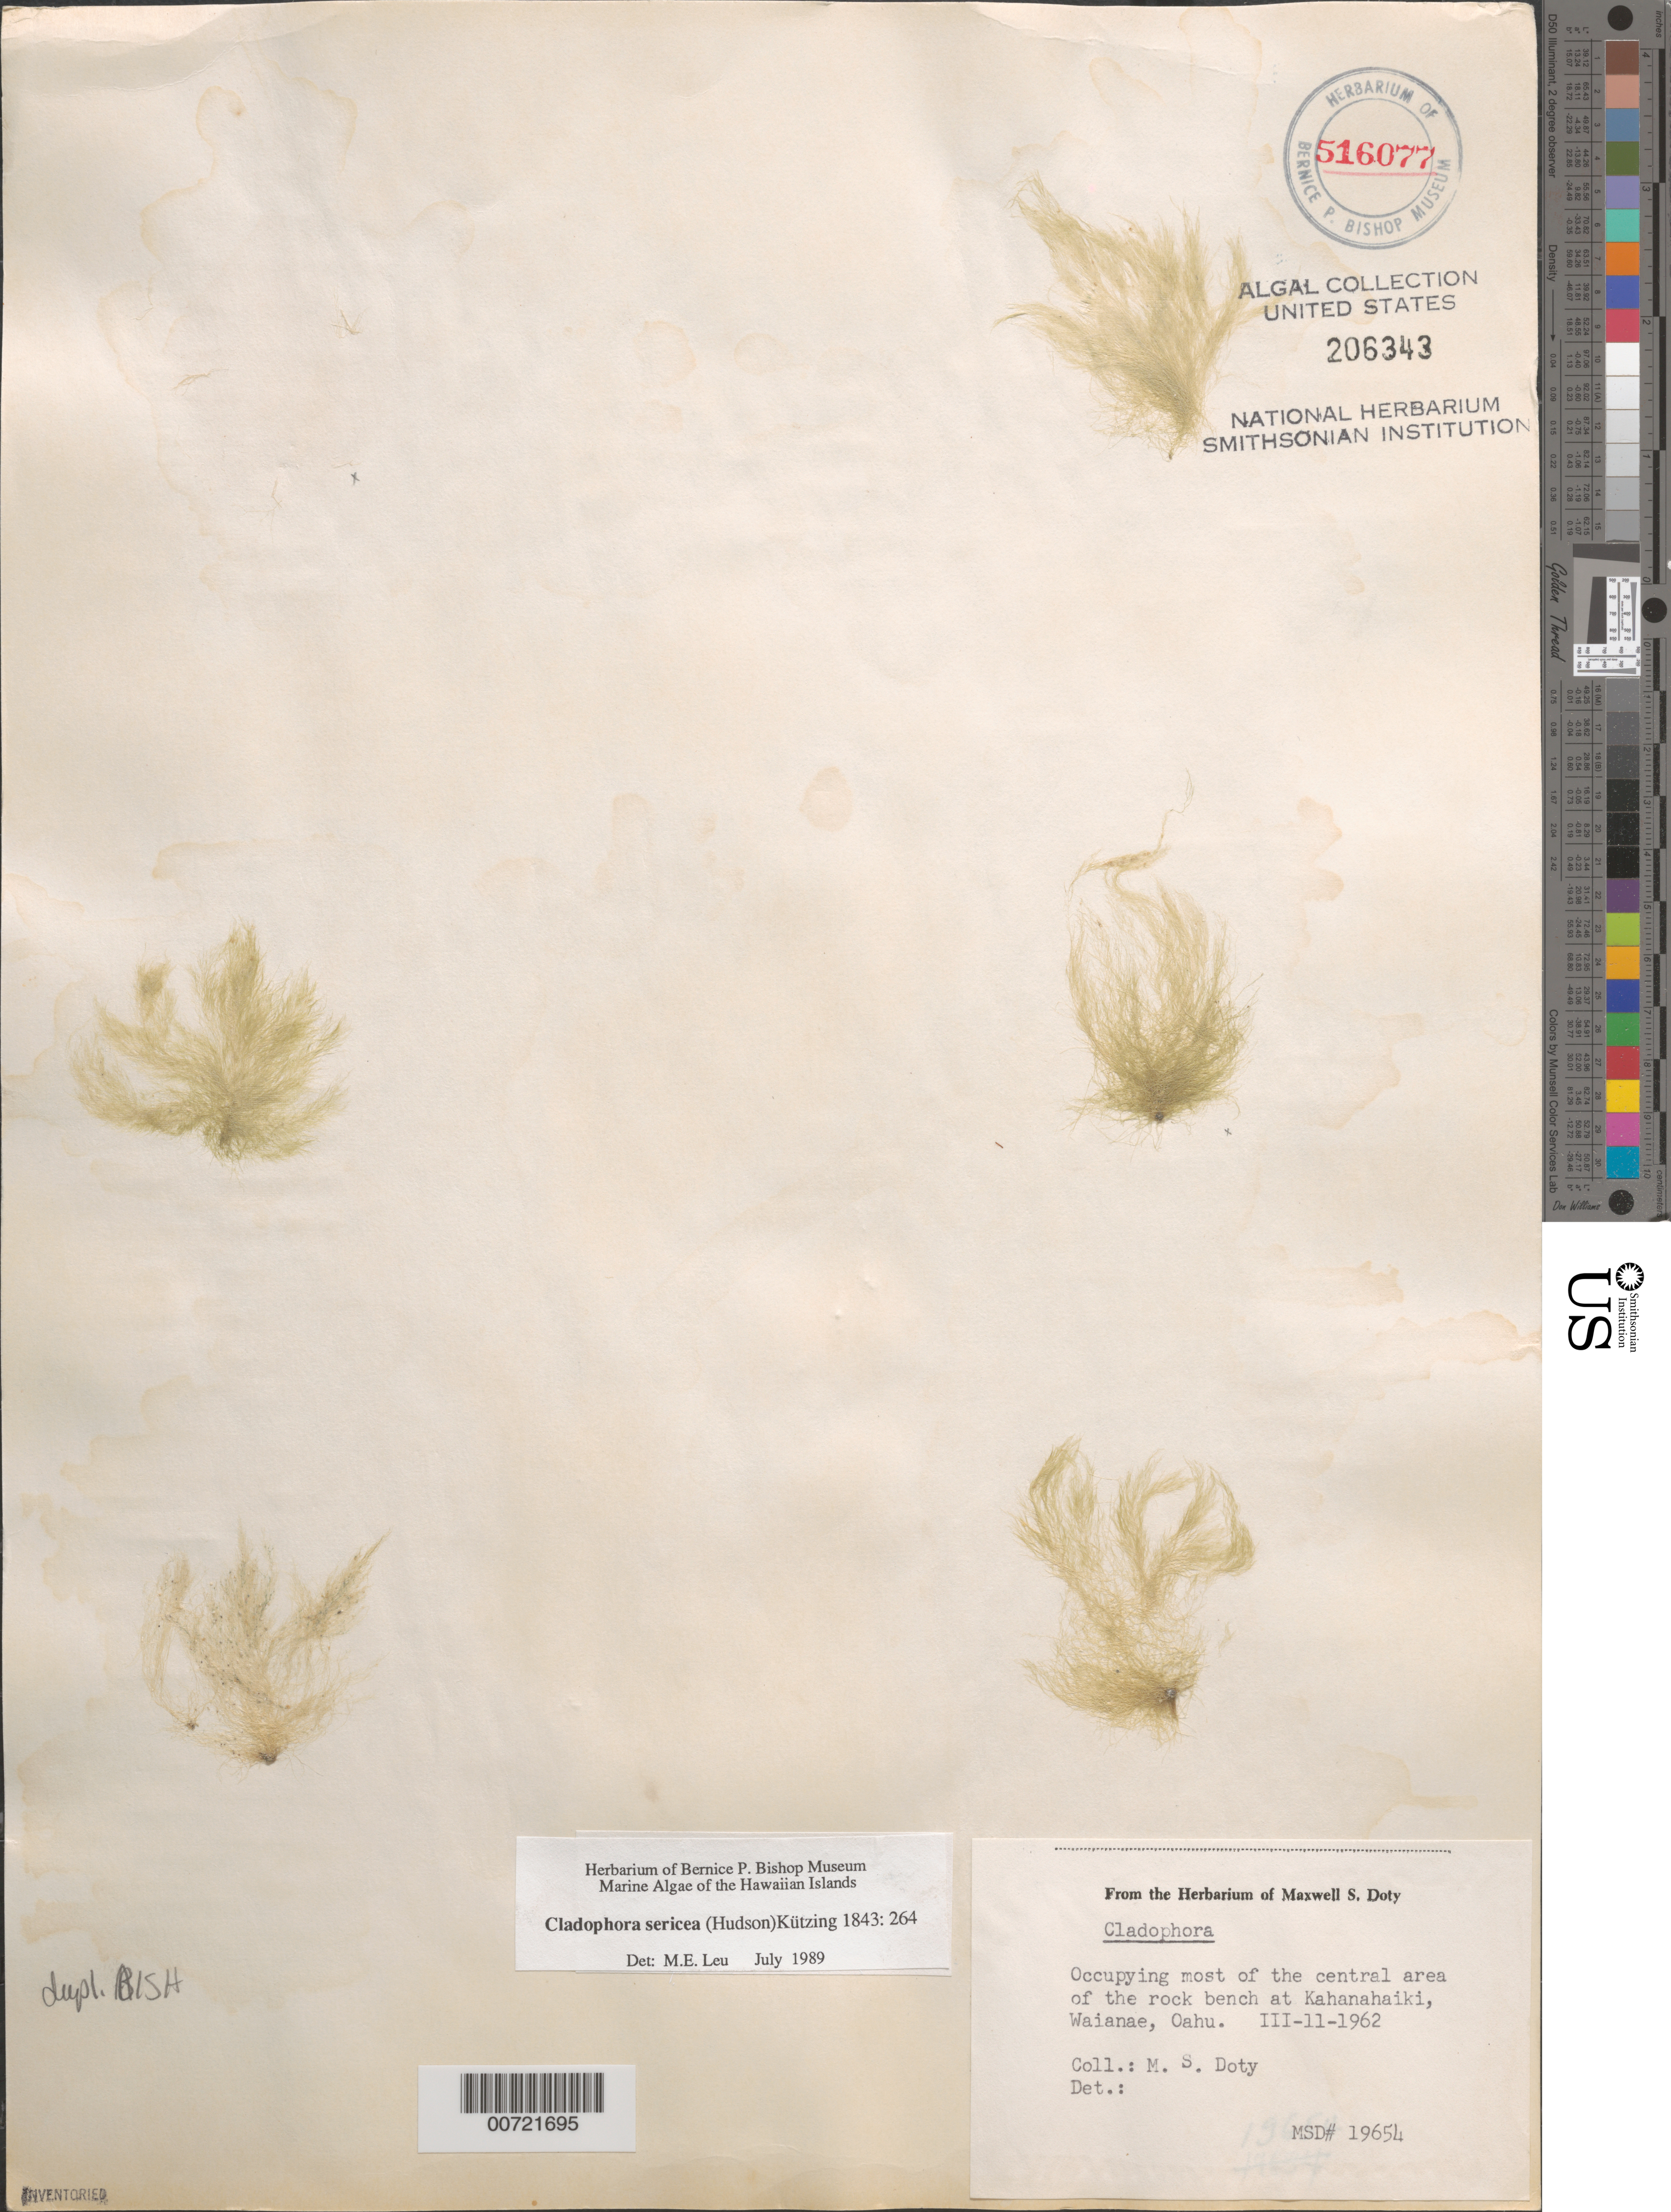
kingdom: Plantae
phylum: Chlorophyta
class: Ulvophyceae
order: Cladophorales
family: Cladophoraceae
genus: Cladophora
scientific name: Cladophora sericea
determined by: Leu, M. E.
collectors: M. S. Doty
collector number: MSD 19654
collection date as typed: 11 Mar 1962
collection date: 1962-03-11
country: United States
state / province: Hawaii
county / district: Honolulu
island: Oahu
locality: Kahanahaiki, Waianae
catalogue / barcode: US 206343